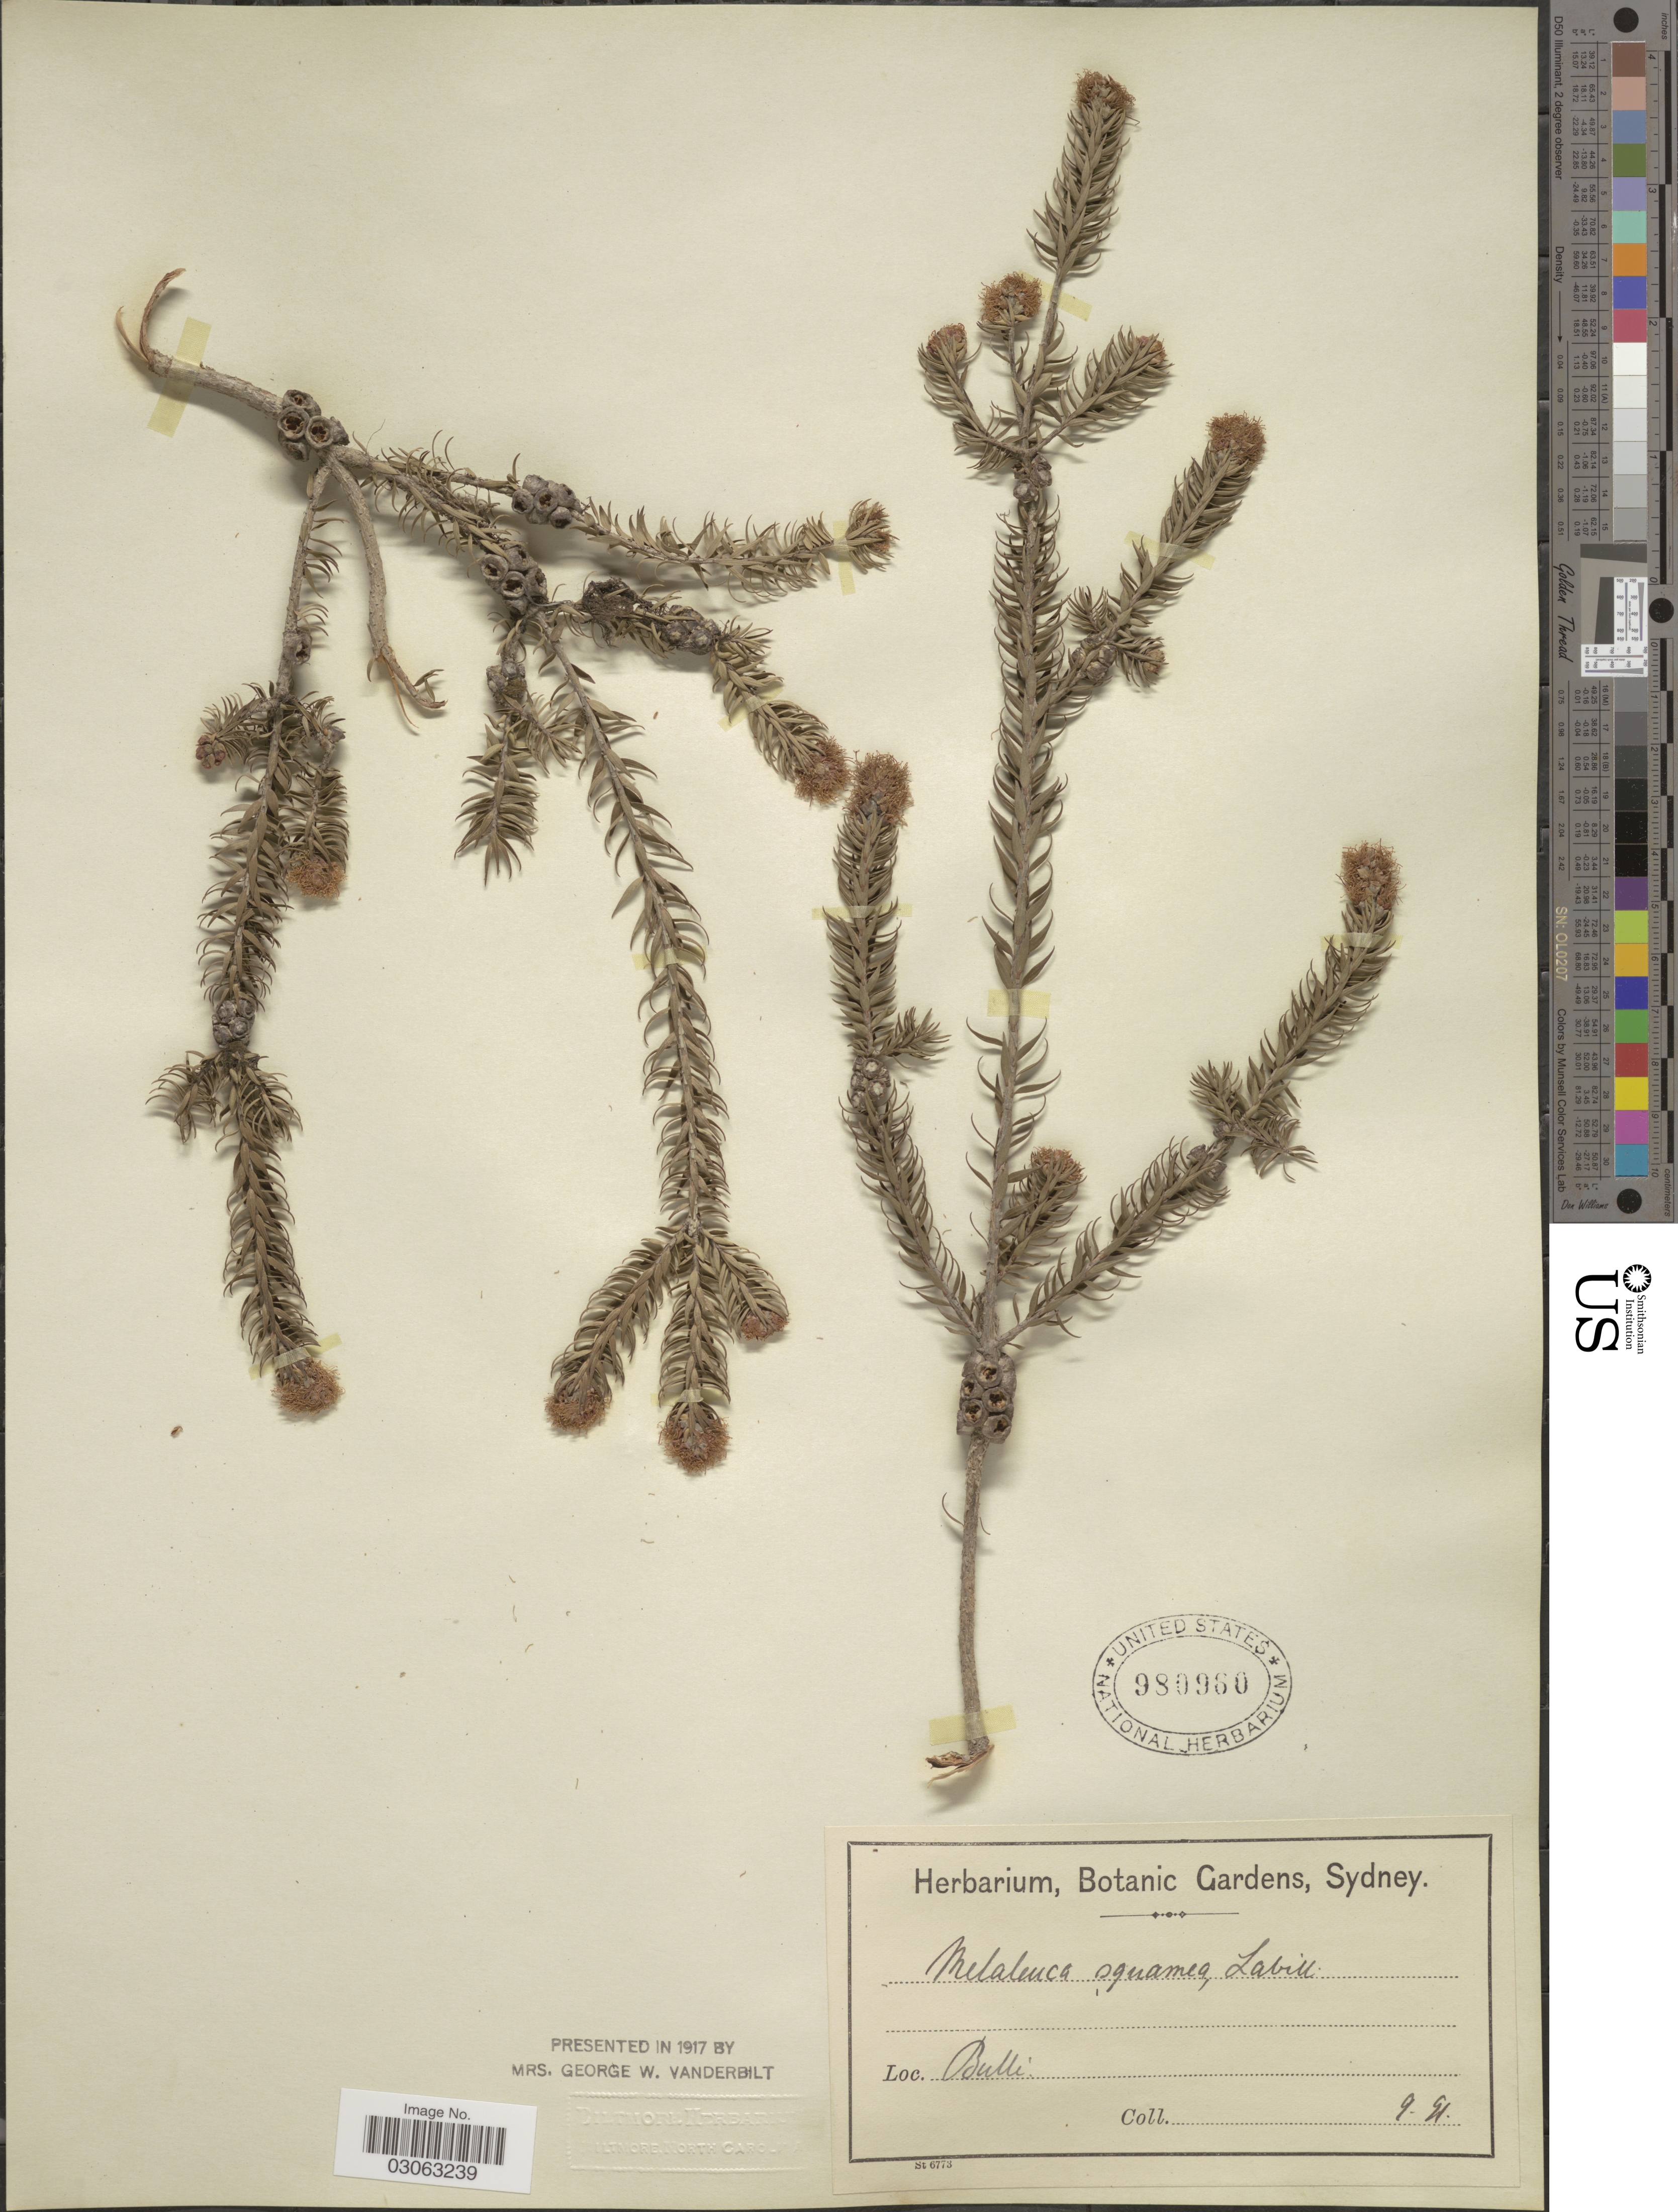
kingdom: Plantae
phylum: Tracheophyta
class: Magnoliopsida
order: Myrtales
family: Myrtaceae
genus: Melaleuca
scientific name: Melaleuca squamea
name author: Labill.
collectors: ex herb. Botanic Gardens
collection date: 1891-09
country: Australia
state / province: New South Wales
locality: Bulli.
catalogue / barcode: US 980960